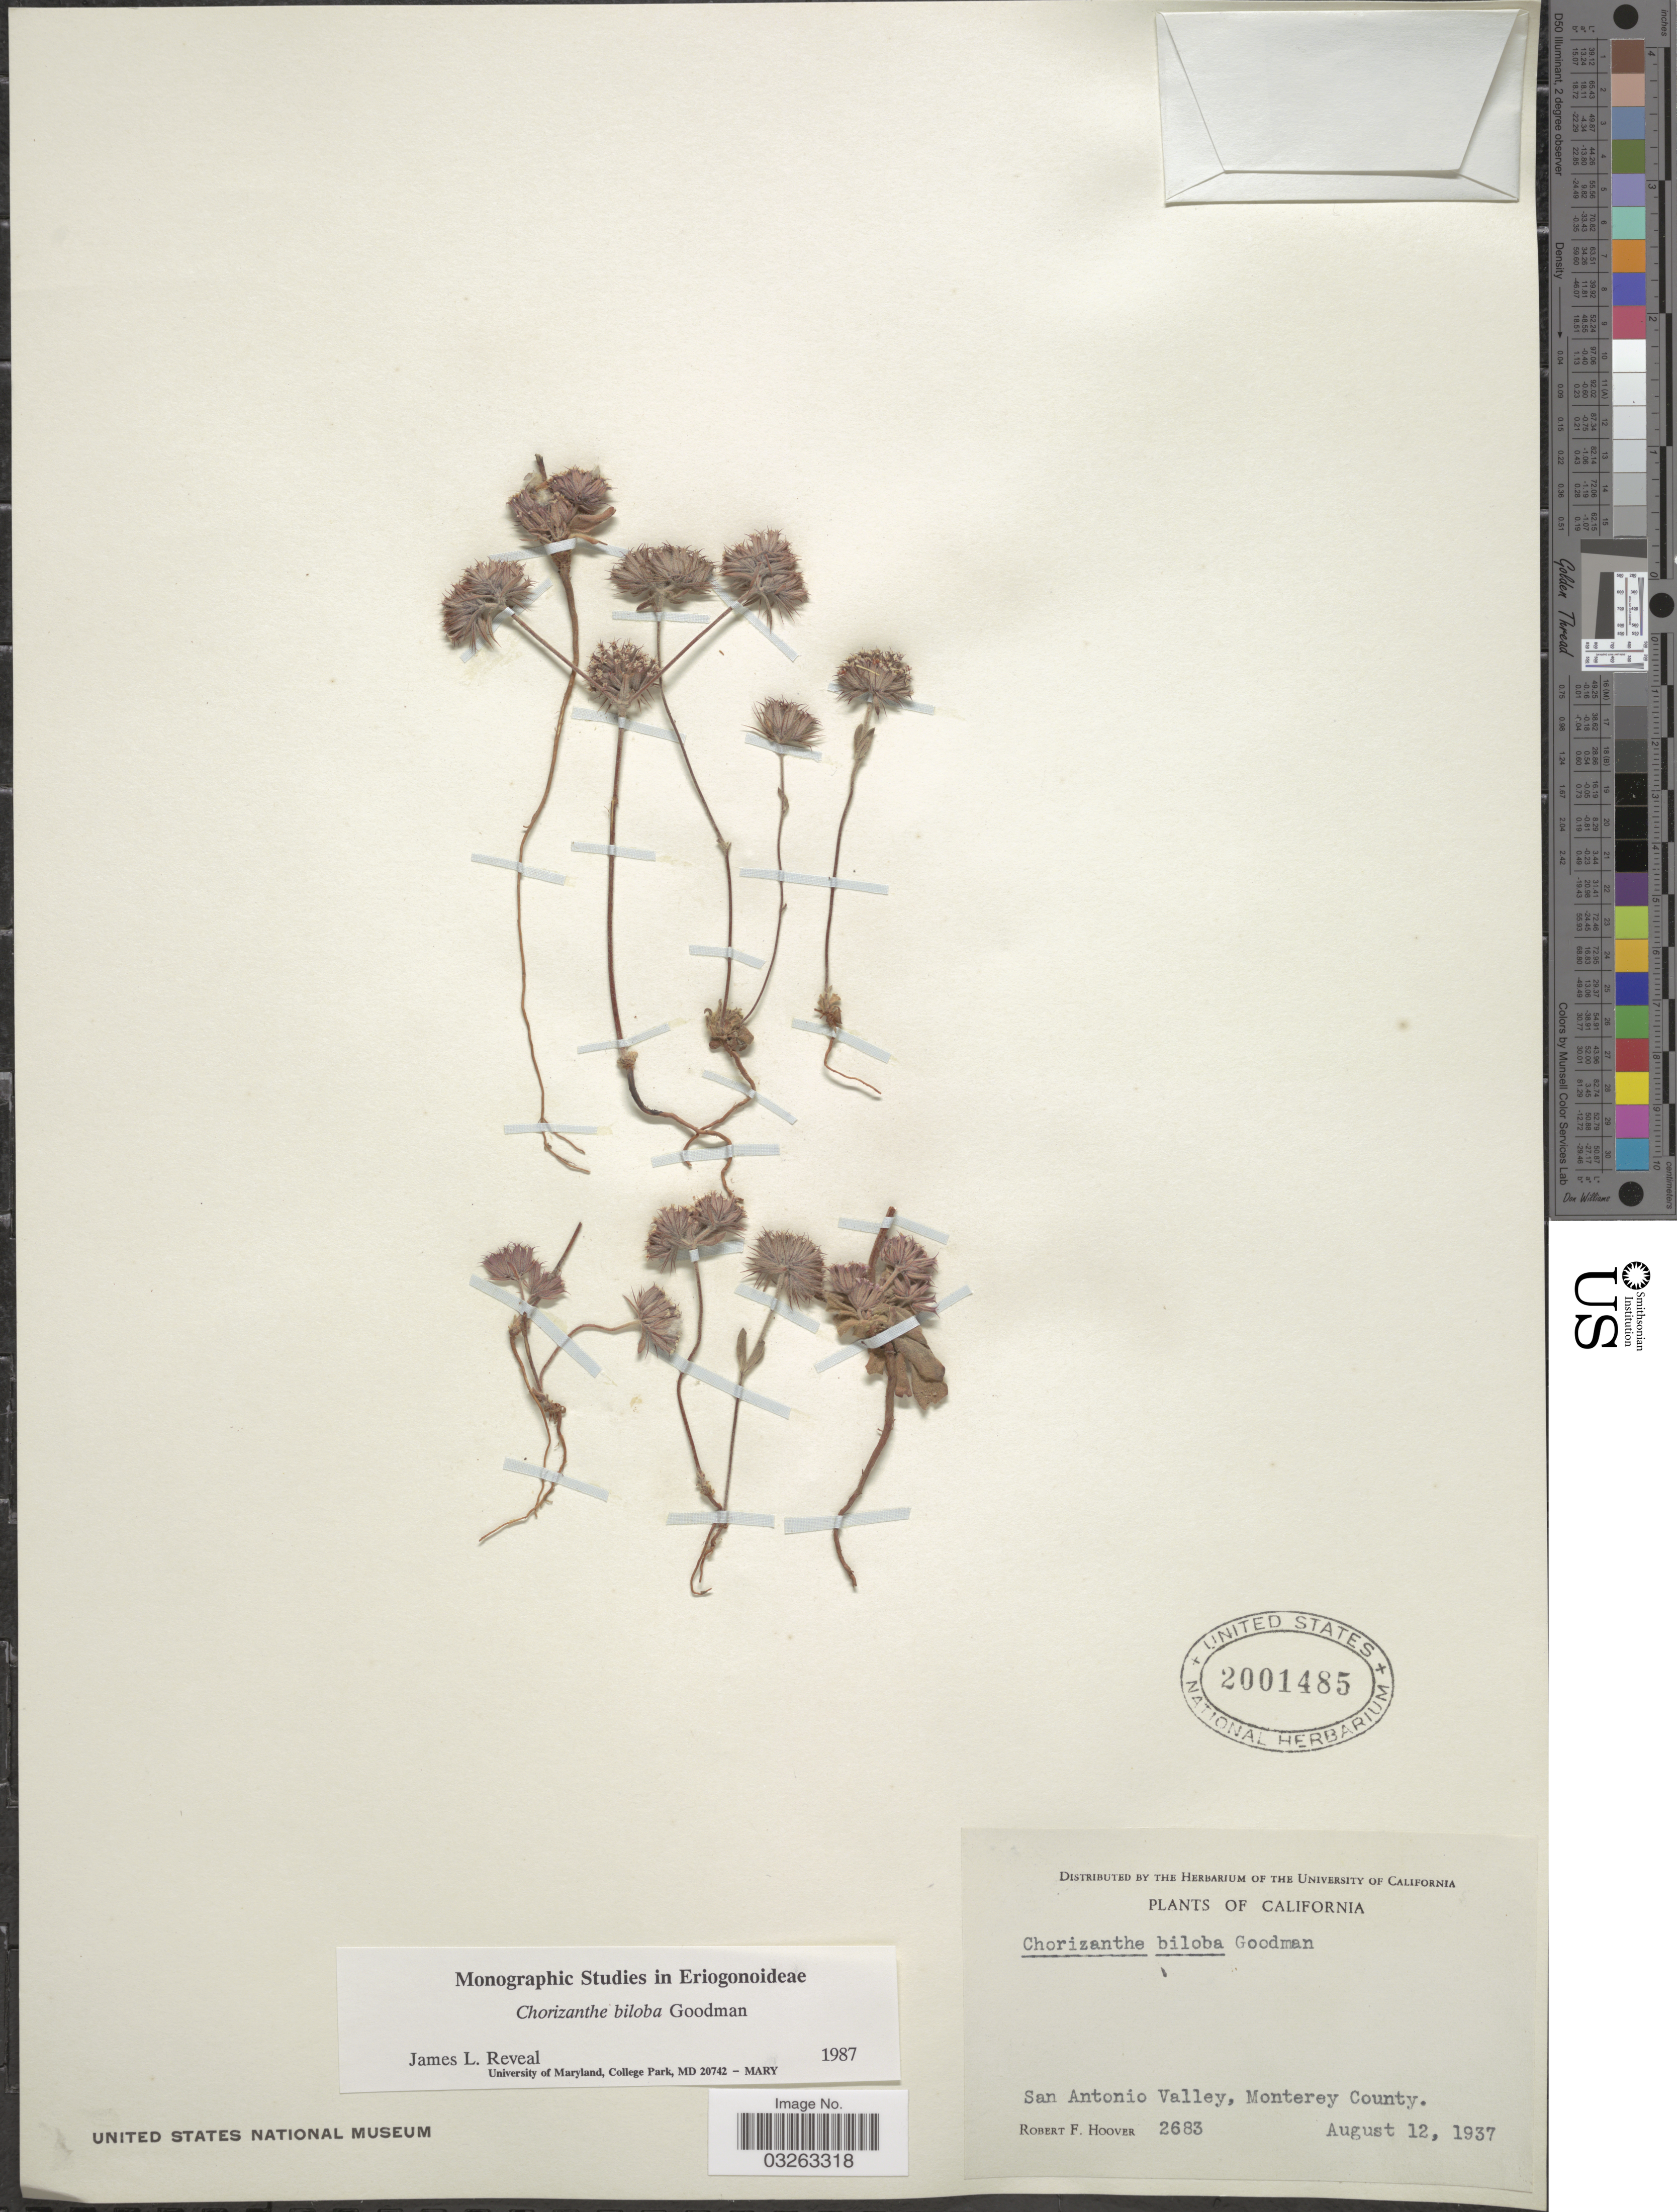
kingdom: Plantae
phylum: Tracheophyta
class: Magnoliopsida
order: Caryophyllales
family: Polygonaceae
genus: Chorizanthe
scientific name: Chorizanthe biloba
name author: Goodman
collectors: R. F. Hoover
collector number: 2683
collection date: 1937-08-12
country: United States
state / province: California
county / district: Monterey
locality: San Antonio Valley, Monterey County.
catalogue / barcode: US 2001485